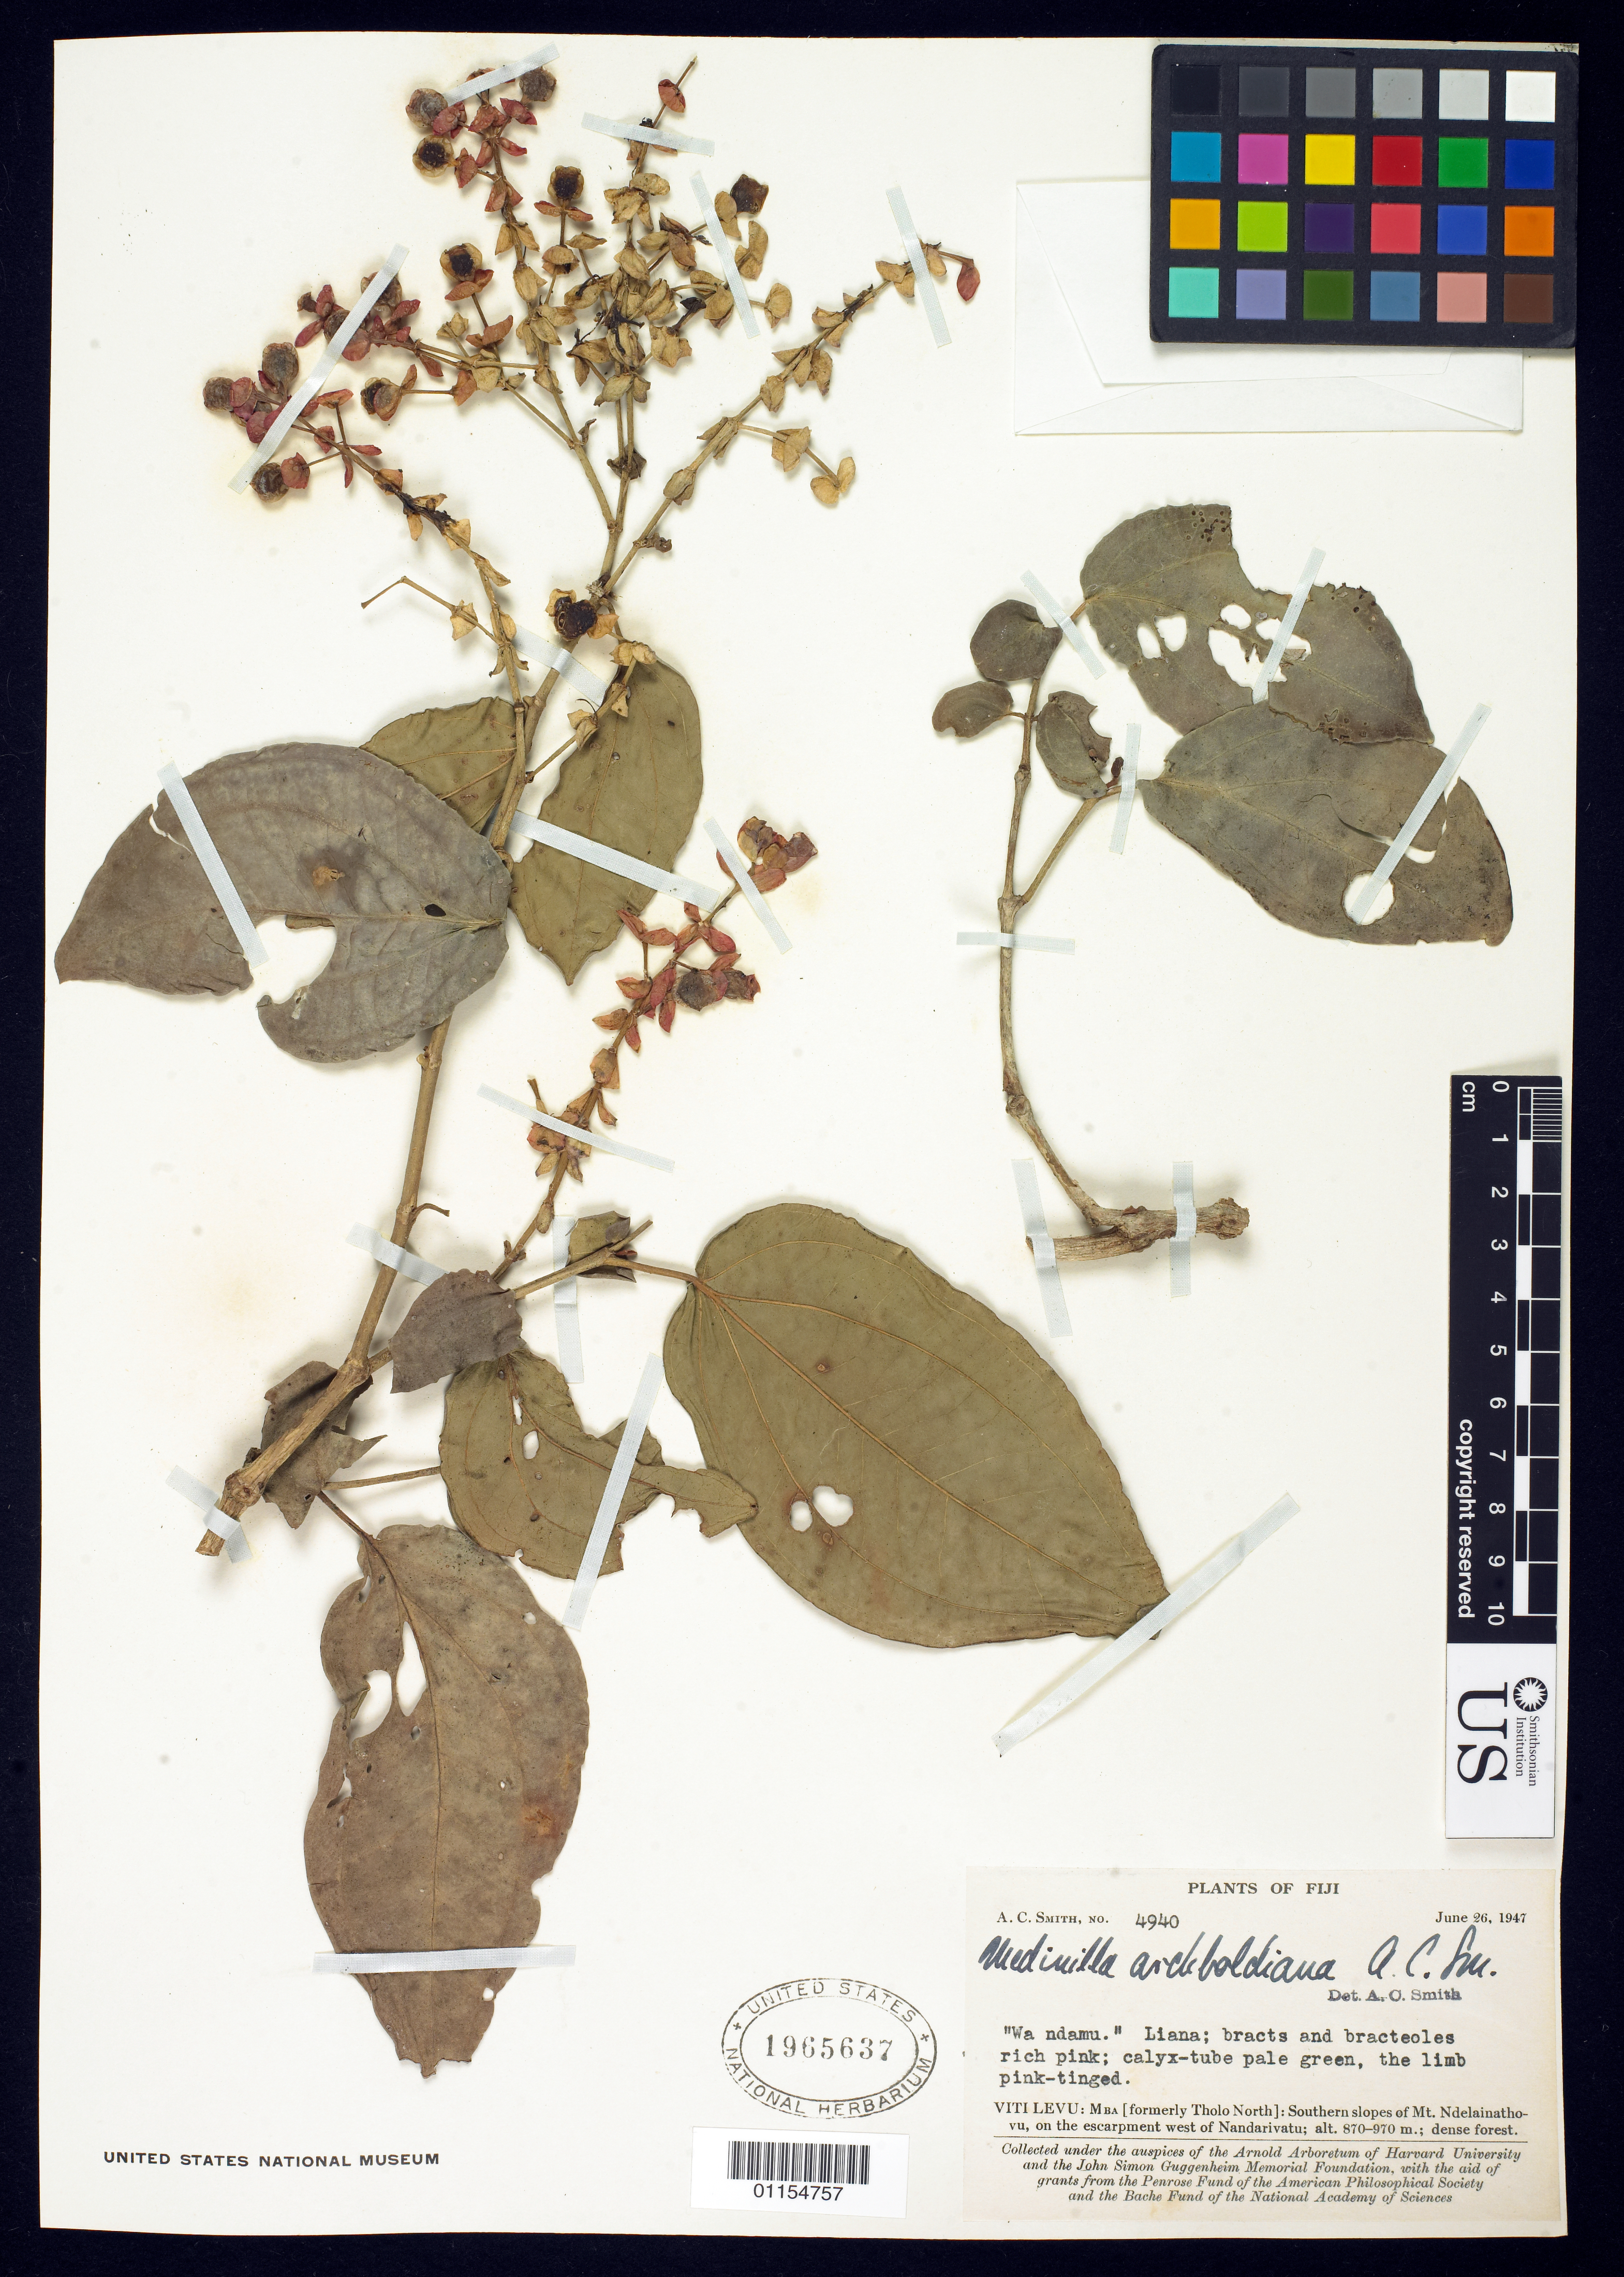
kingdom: Plantae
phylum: Tracheophyta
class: Magnoliopsida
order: Myrtales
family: Melastomataceae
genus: Medinilla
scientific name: Medinilla archboldiana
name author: A.C. Sm.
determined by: Smith, A. C.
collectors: A. C. Smith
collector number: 4940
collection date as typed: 26 Jun 1947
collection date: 1947-06-26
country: Fiji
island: Viti Levu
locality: MBA, Southern slope Mt. Ndelainathovu, escarpment W of Nandarivatu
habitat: Dense forest.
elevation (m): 870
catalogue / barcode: US 1965637